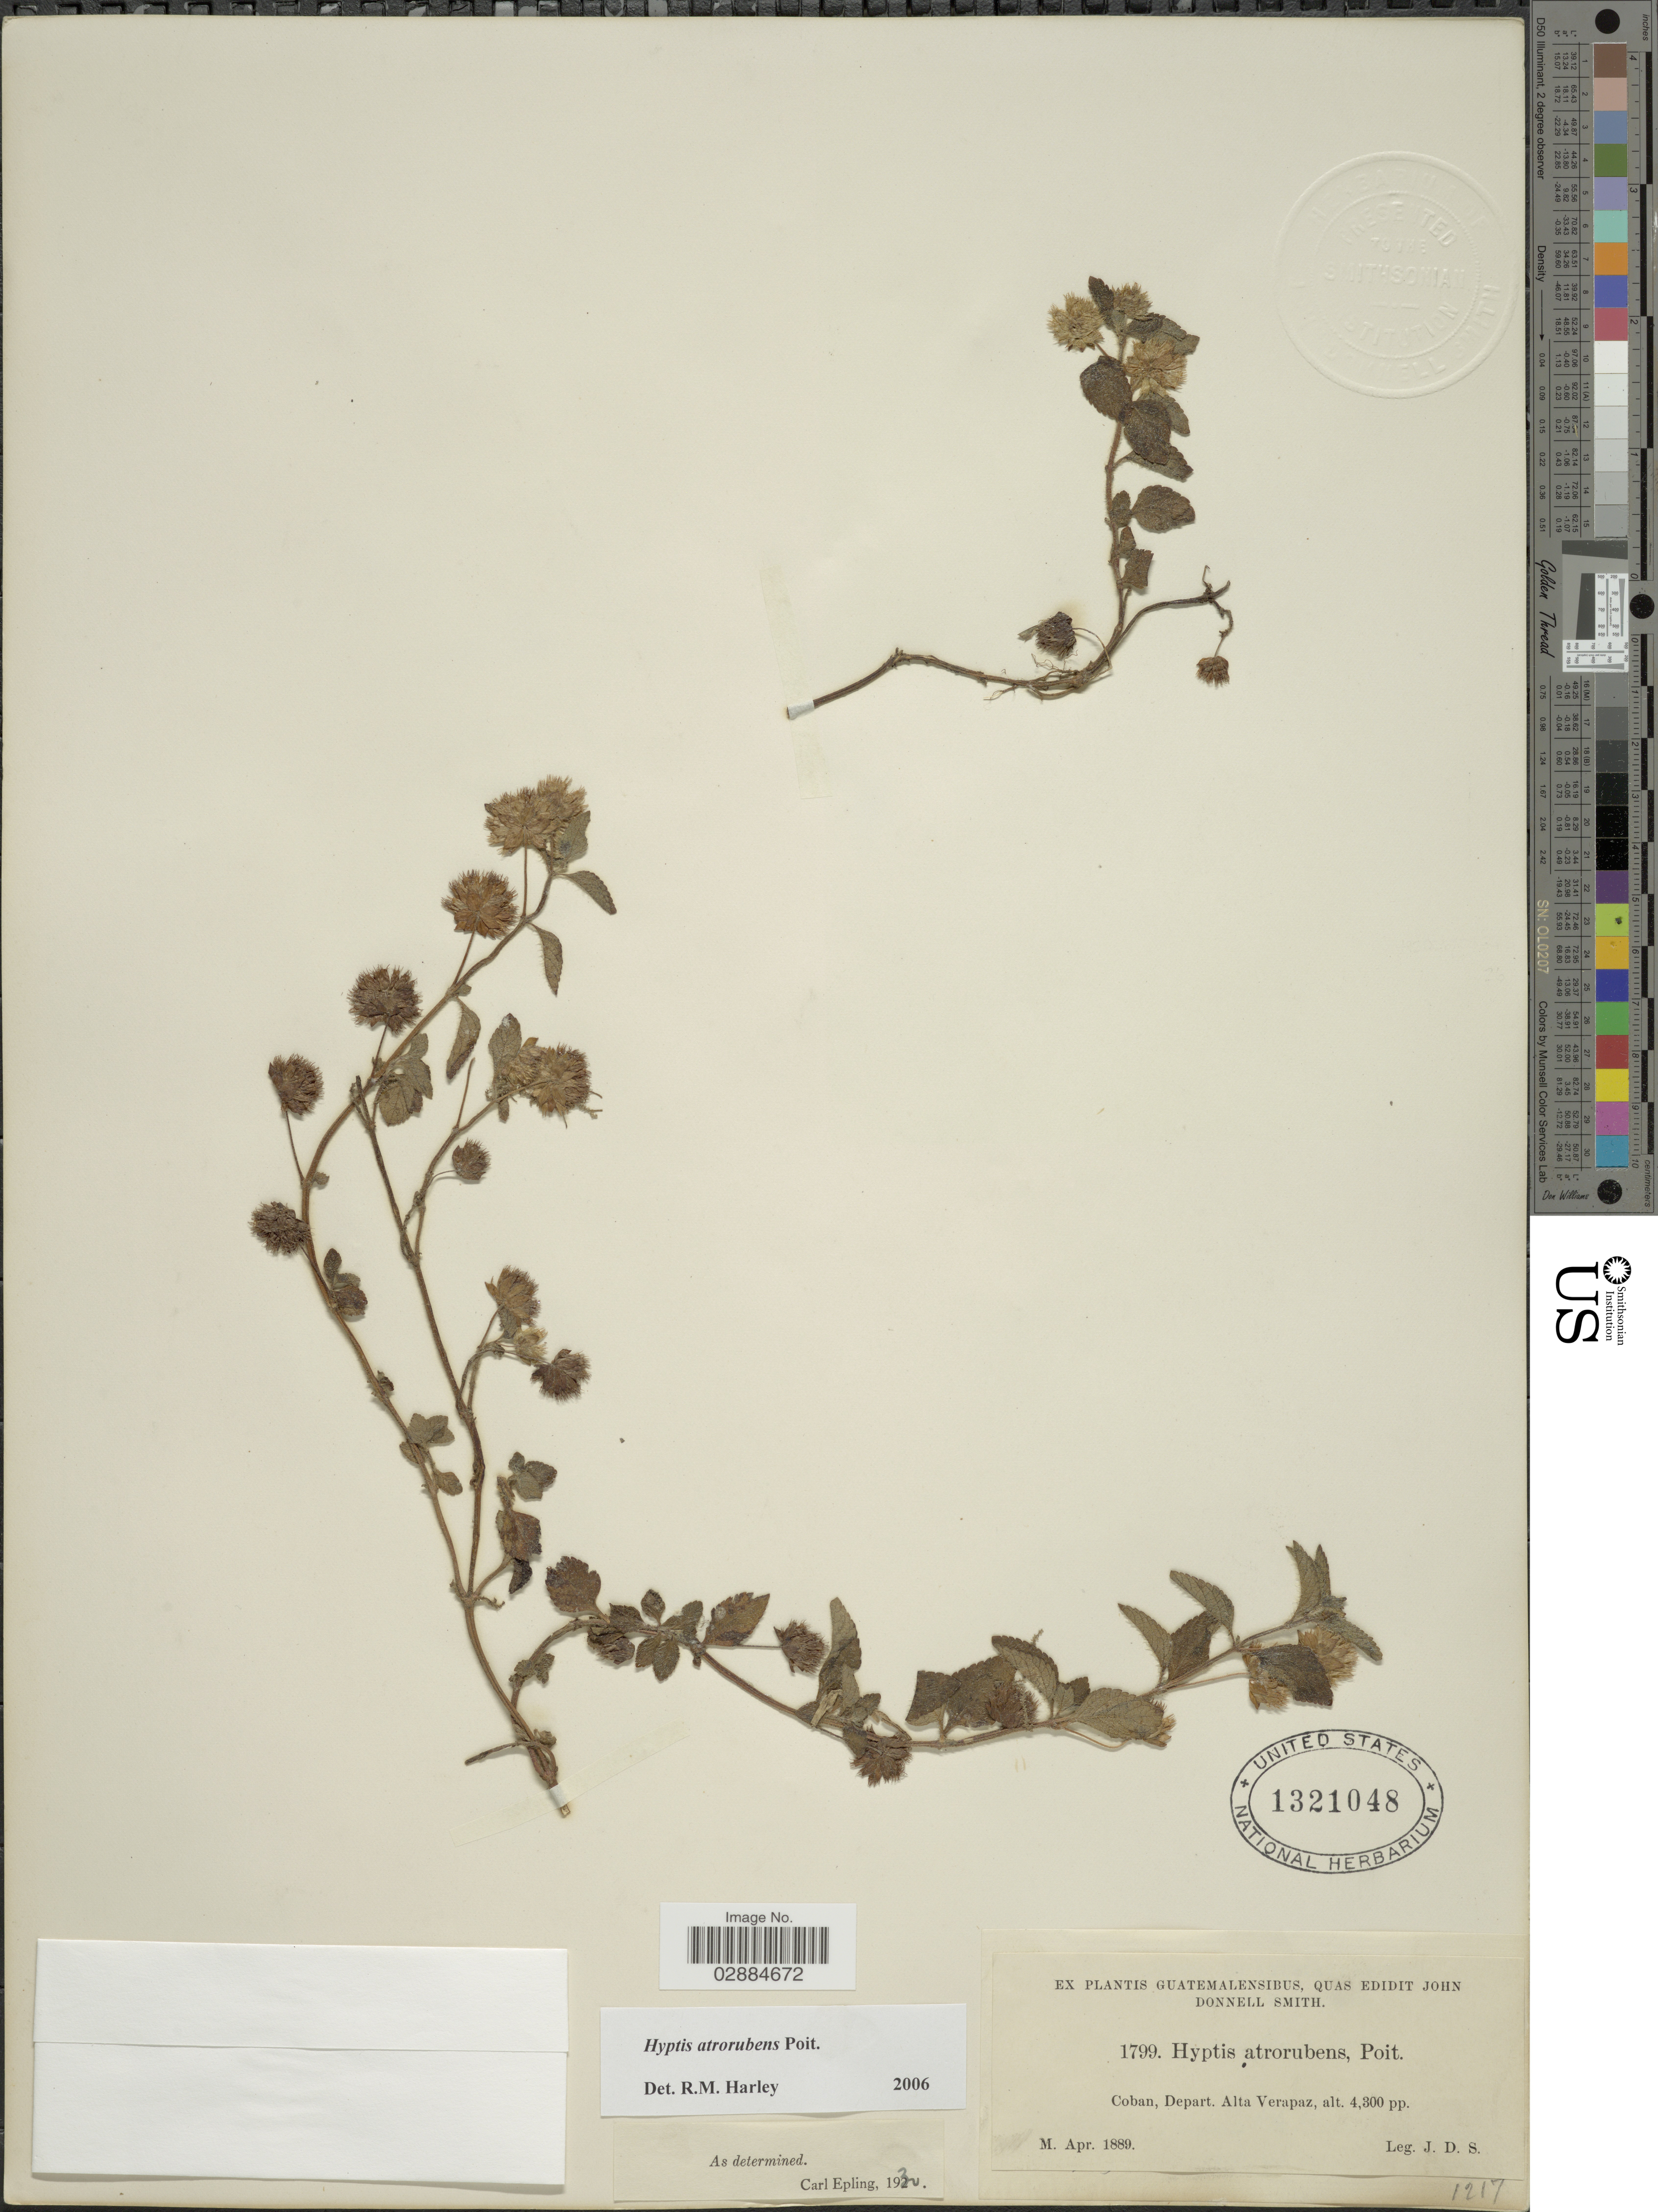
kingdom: Plantae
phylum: Tracheophyta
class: Magnoliopsida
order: Lamiales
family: Lamiaceae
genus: Hyptis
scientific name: Hyptis atrorubens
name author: Poit.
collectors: J. Donnell Smith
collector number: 1799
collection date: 1889-04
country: Guatemala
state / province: Alta Verapaz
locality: Coban, Depart. Alta Verapaz.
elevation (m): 1311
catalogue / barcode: US 1321048